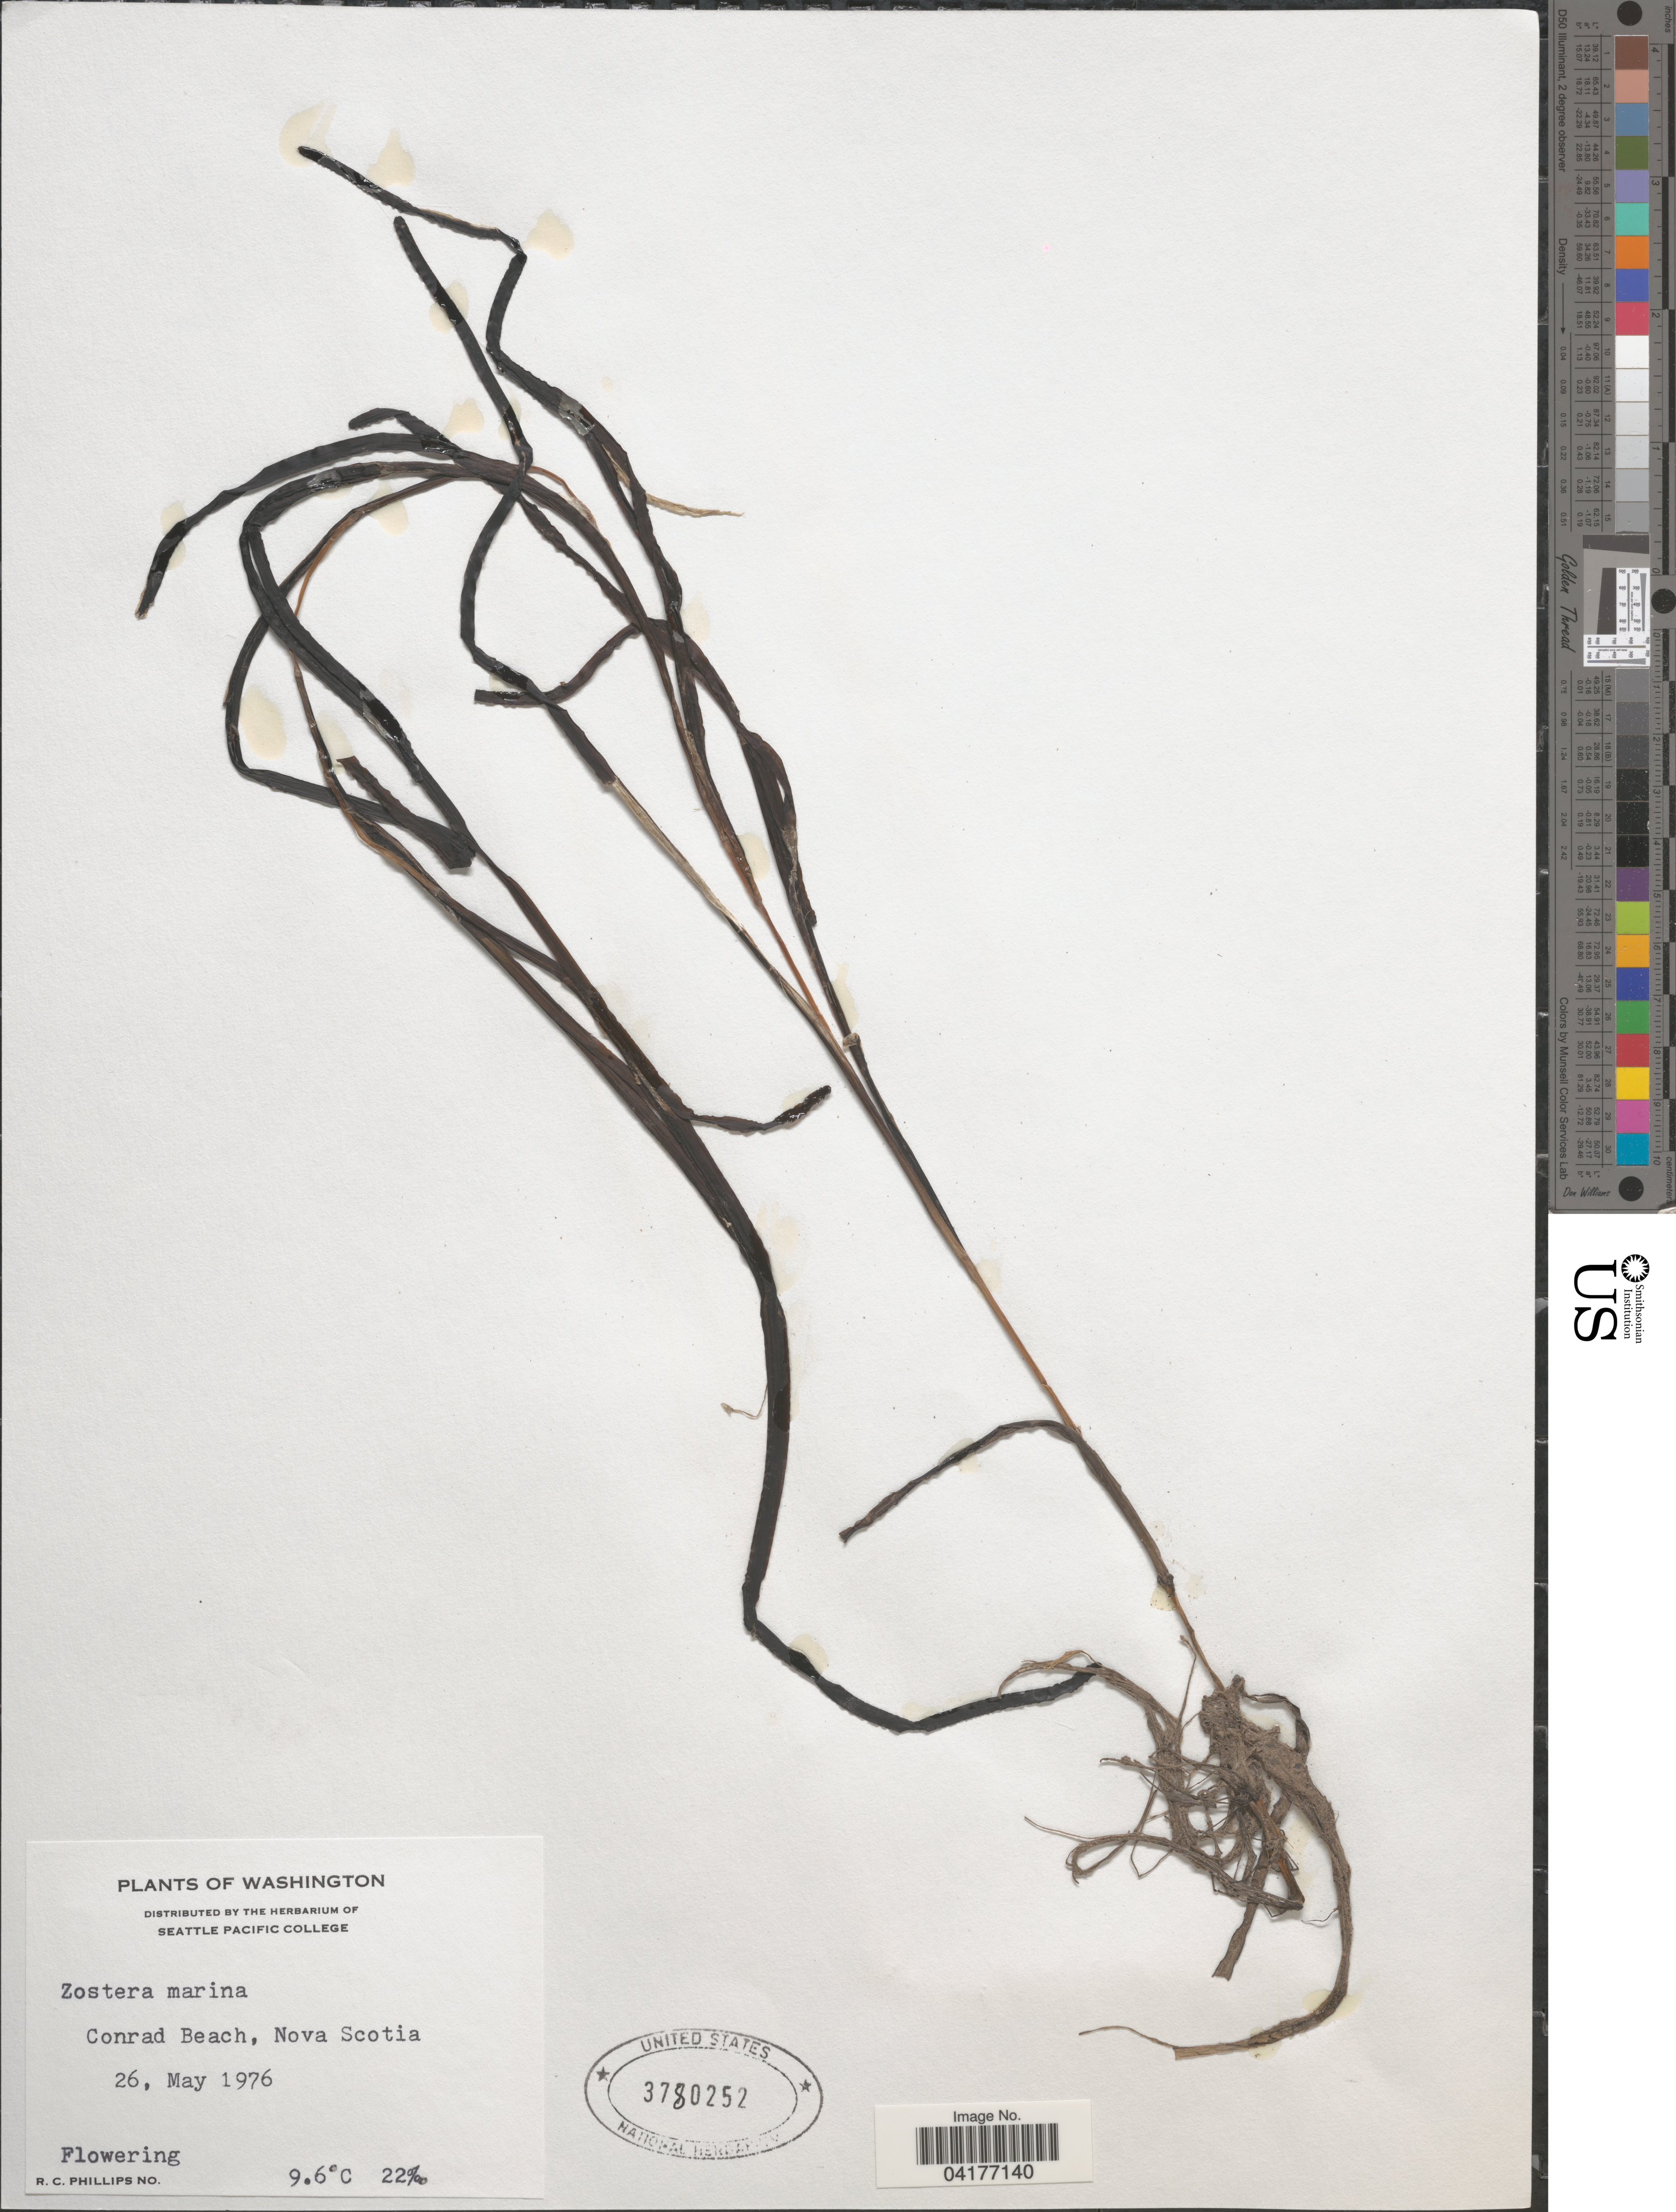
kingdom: Plantae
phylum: Tracheophyta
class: Liliopsida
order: Alismatales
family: Zosteraceae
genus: Zostera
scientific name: Zostera marina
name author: L.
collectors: R. C. Phillips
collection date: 1976-05-26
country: Canada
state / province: Nova Scotia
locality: Conrad Beach.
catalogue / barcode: US 3780252